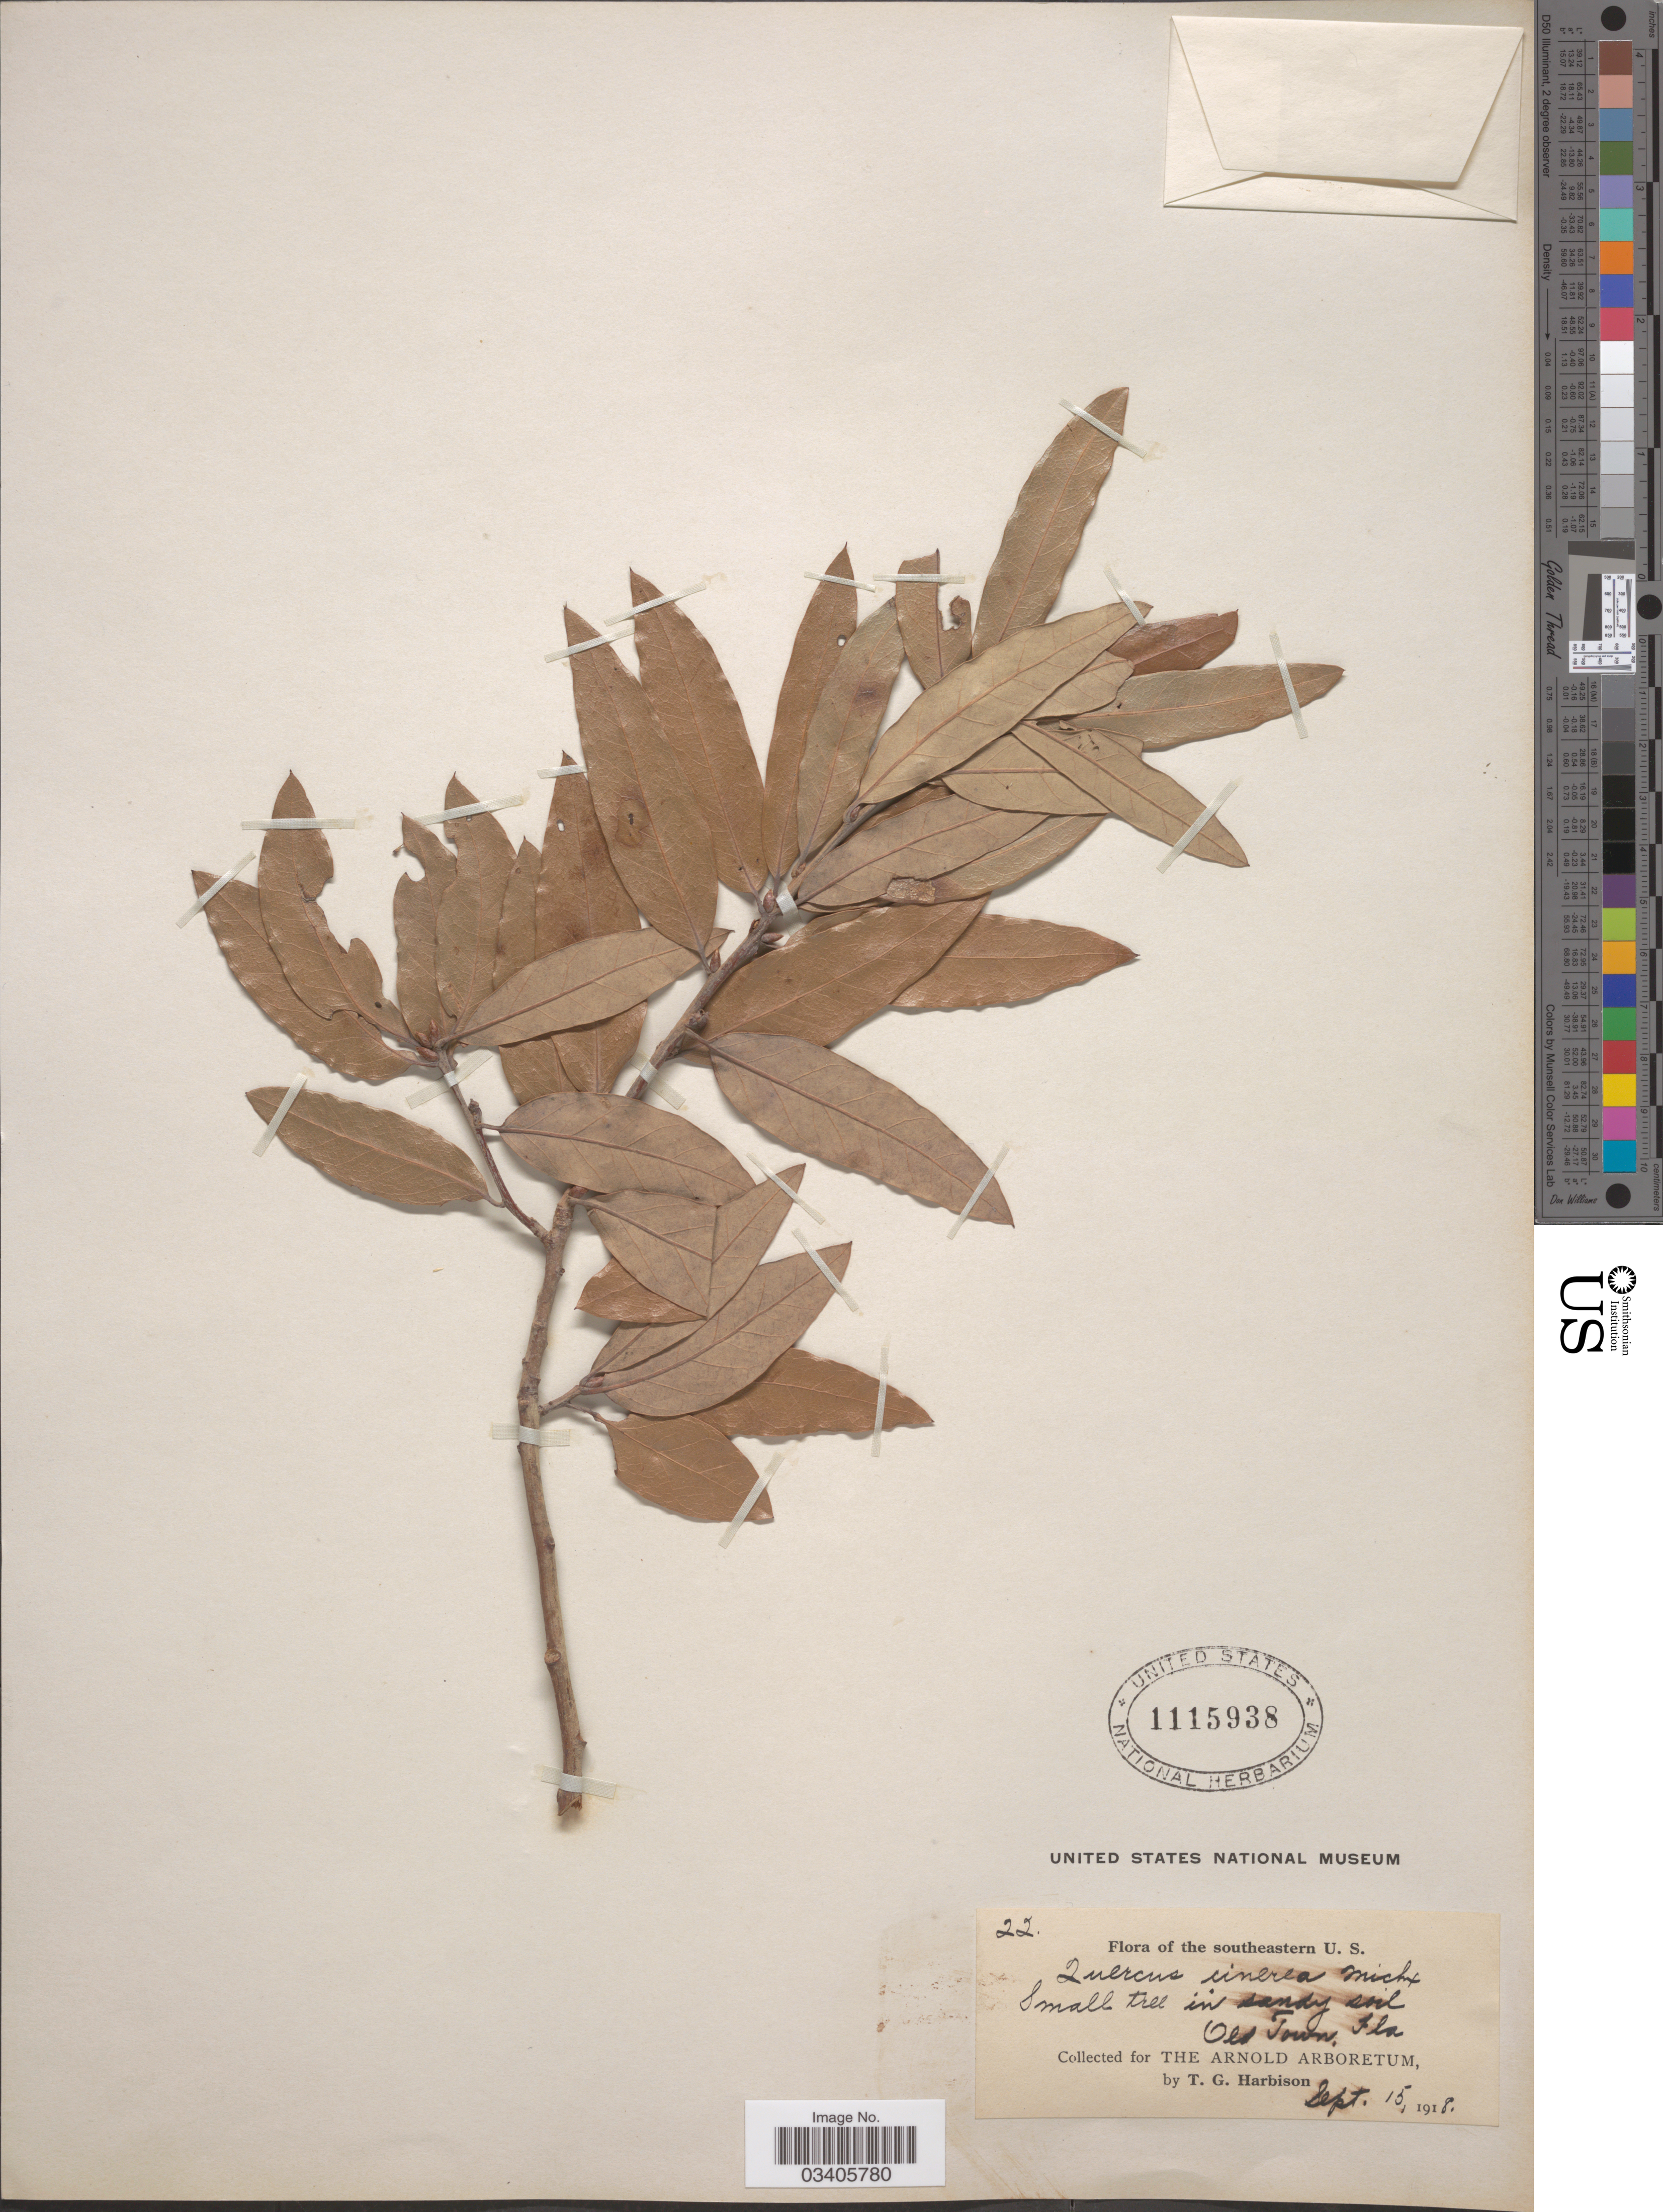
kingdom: Plantae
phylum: Tracheophyta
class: Magnoliopsida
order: Fagales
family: Fagaceae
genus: Quercus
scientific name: Quercus incana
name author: W. Bartram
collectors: T. Harbison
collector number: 22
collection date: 1918-09-15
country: United States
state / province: Florida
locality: Southeastern U. S. Old Town.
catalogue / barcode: US 1115938